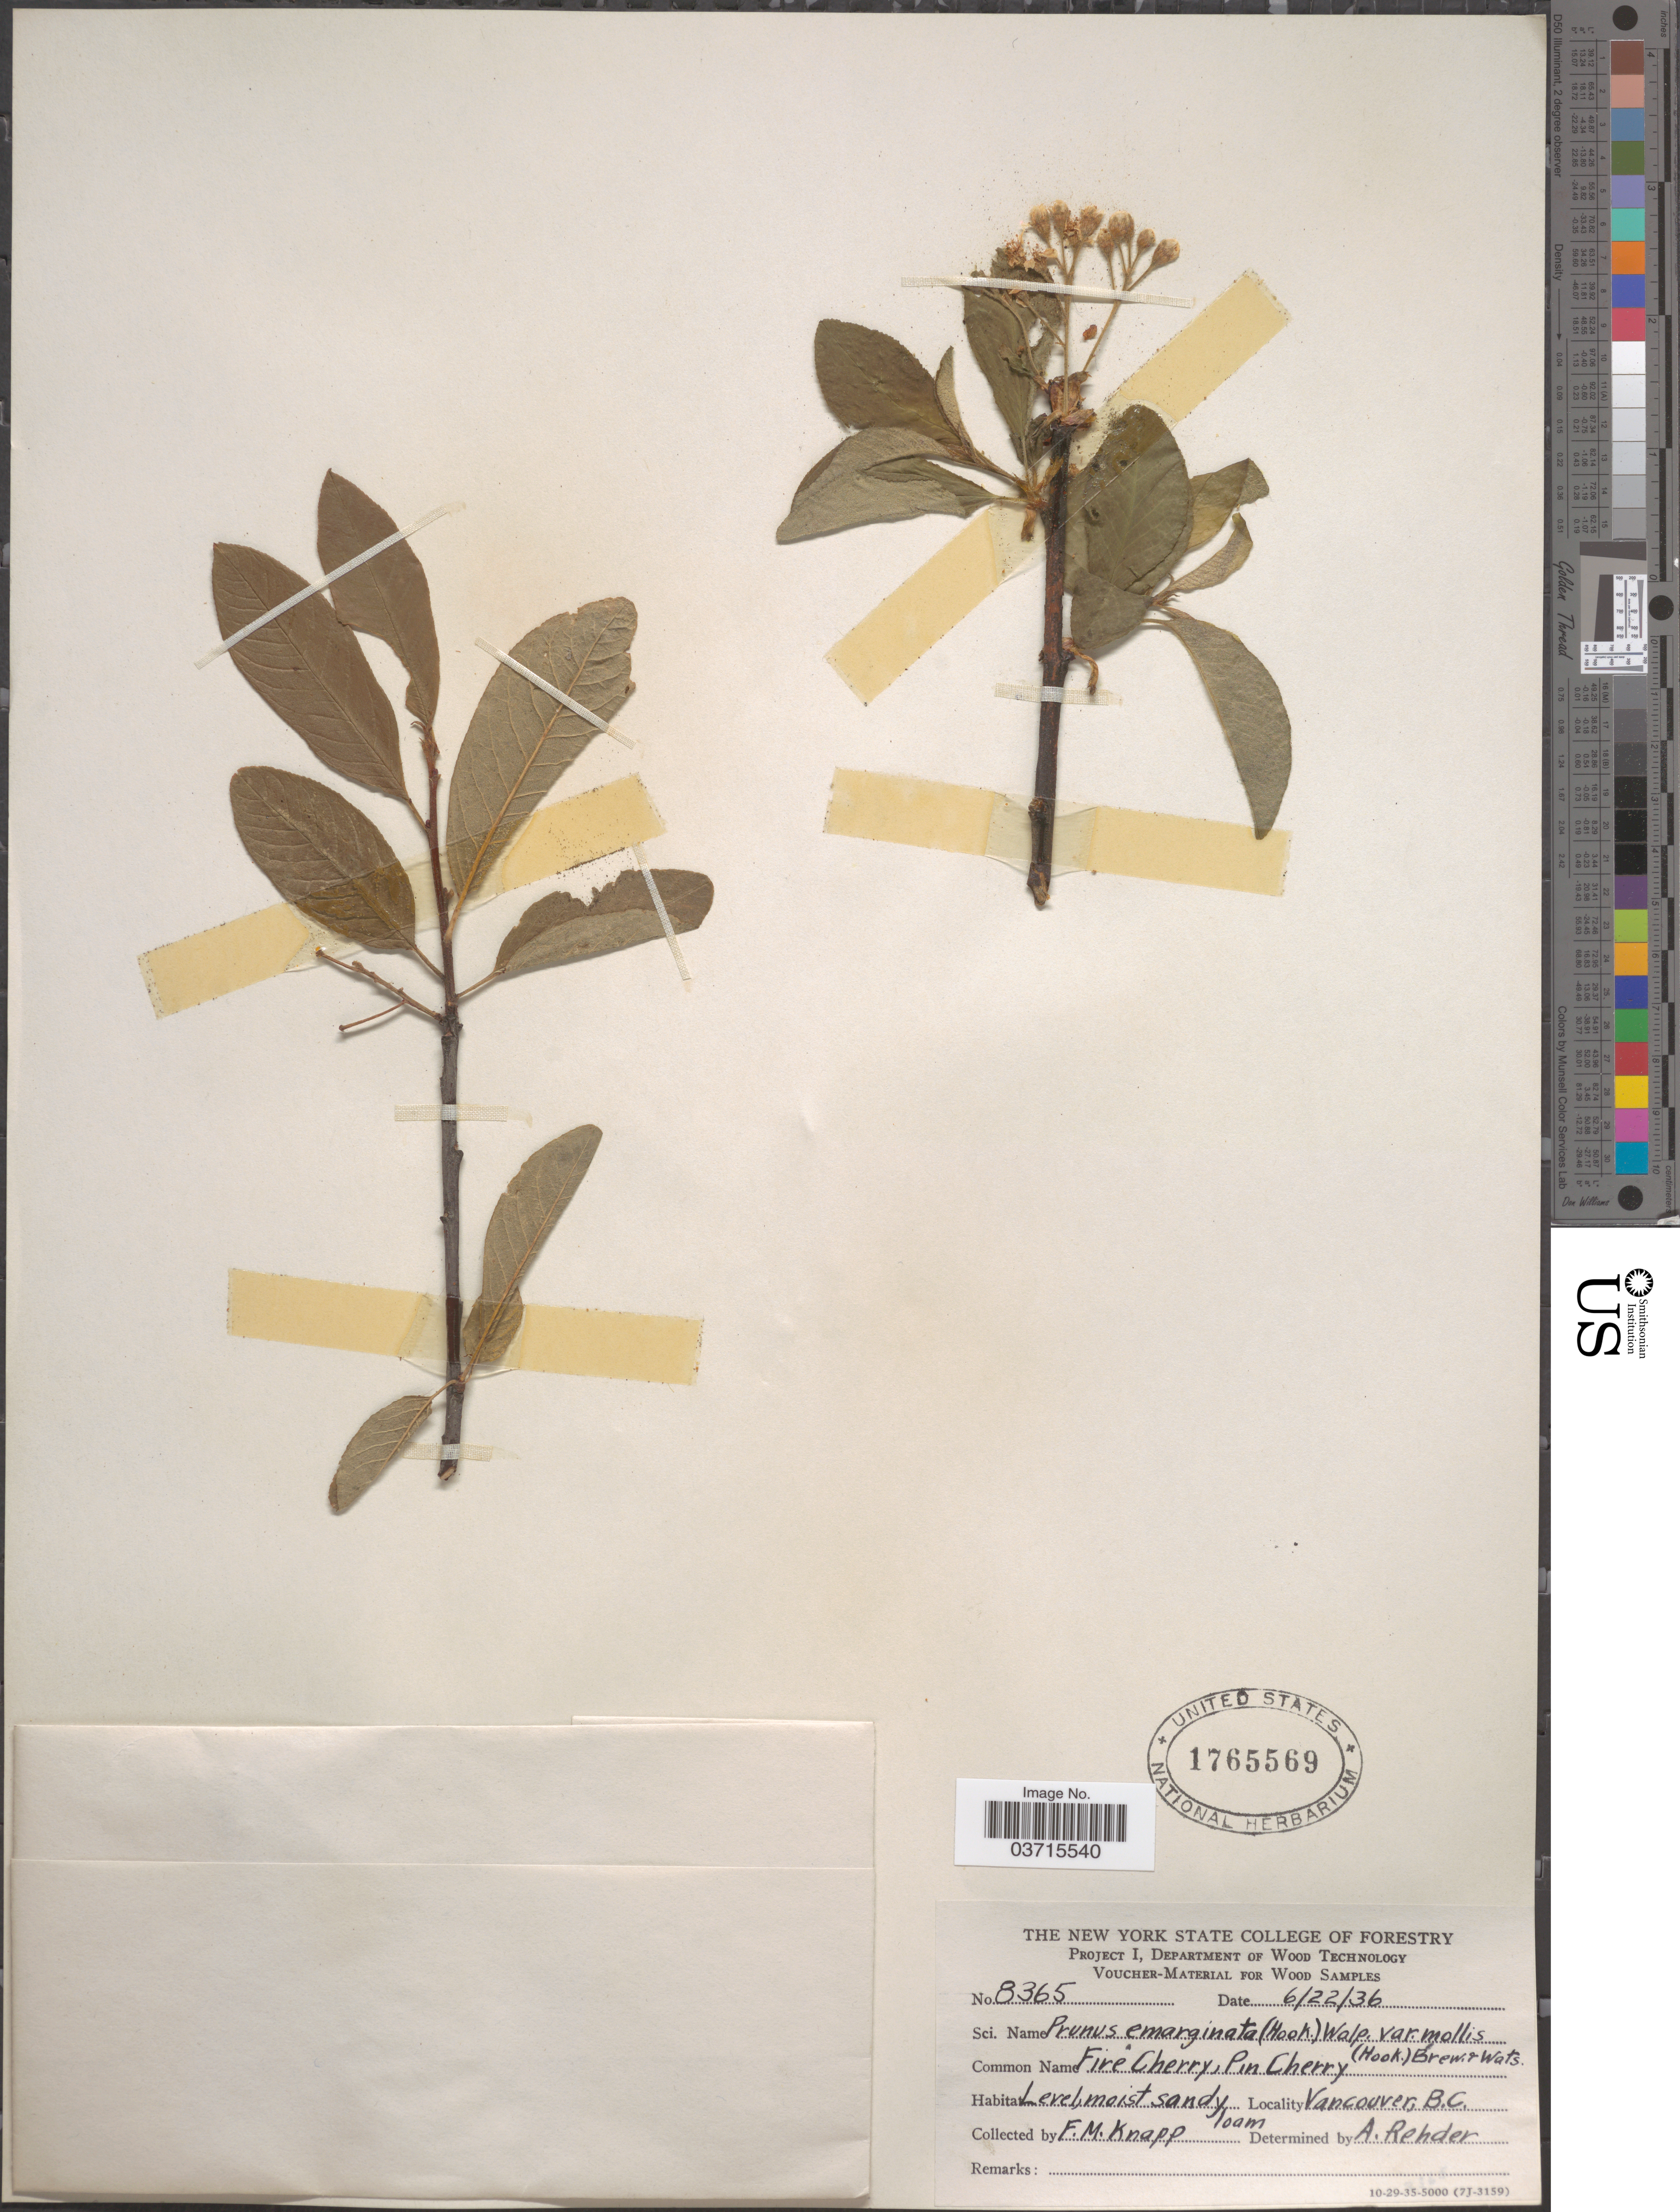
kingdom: Plantae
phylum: Tracheophyta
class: Magnoliopsida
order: Rosales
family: Rosaceae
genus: Prunus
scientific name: Prunus emarginata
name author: (Douglas ex Hook.) Eaton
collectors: F. Knapp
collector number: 8365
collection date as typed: Transcribed d/m/y: 22/6/36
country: Canada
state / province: British Columbia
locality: Vancouver.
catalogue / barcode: US 1765569